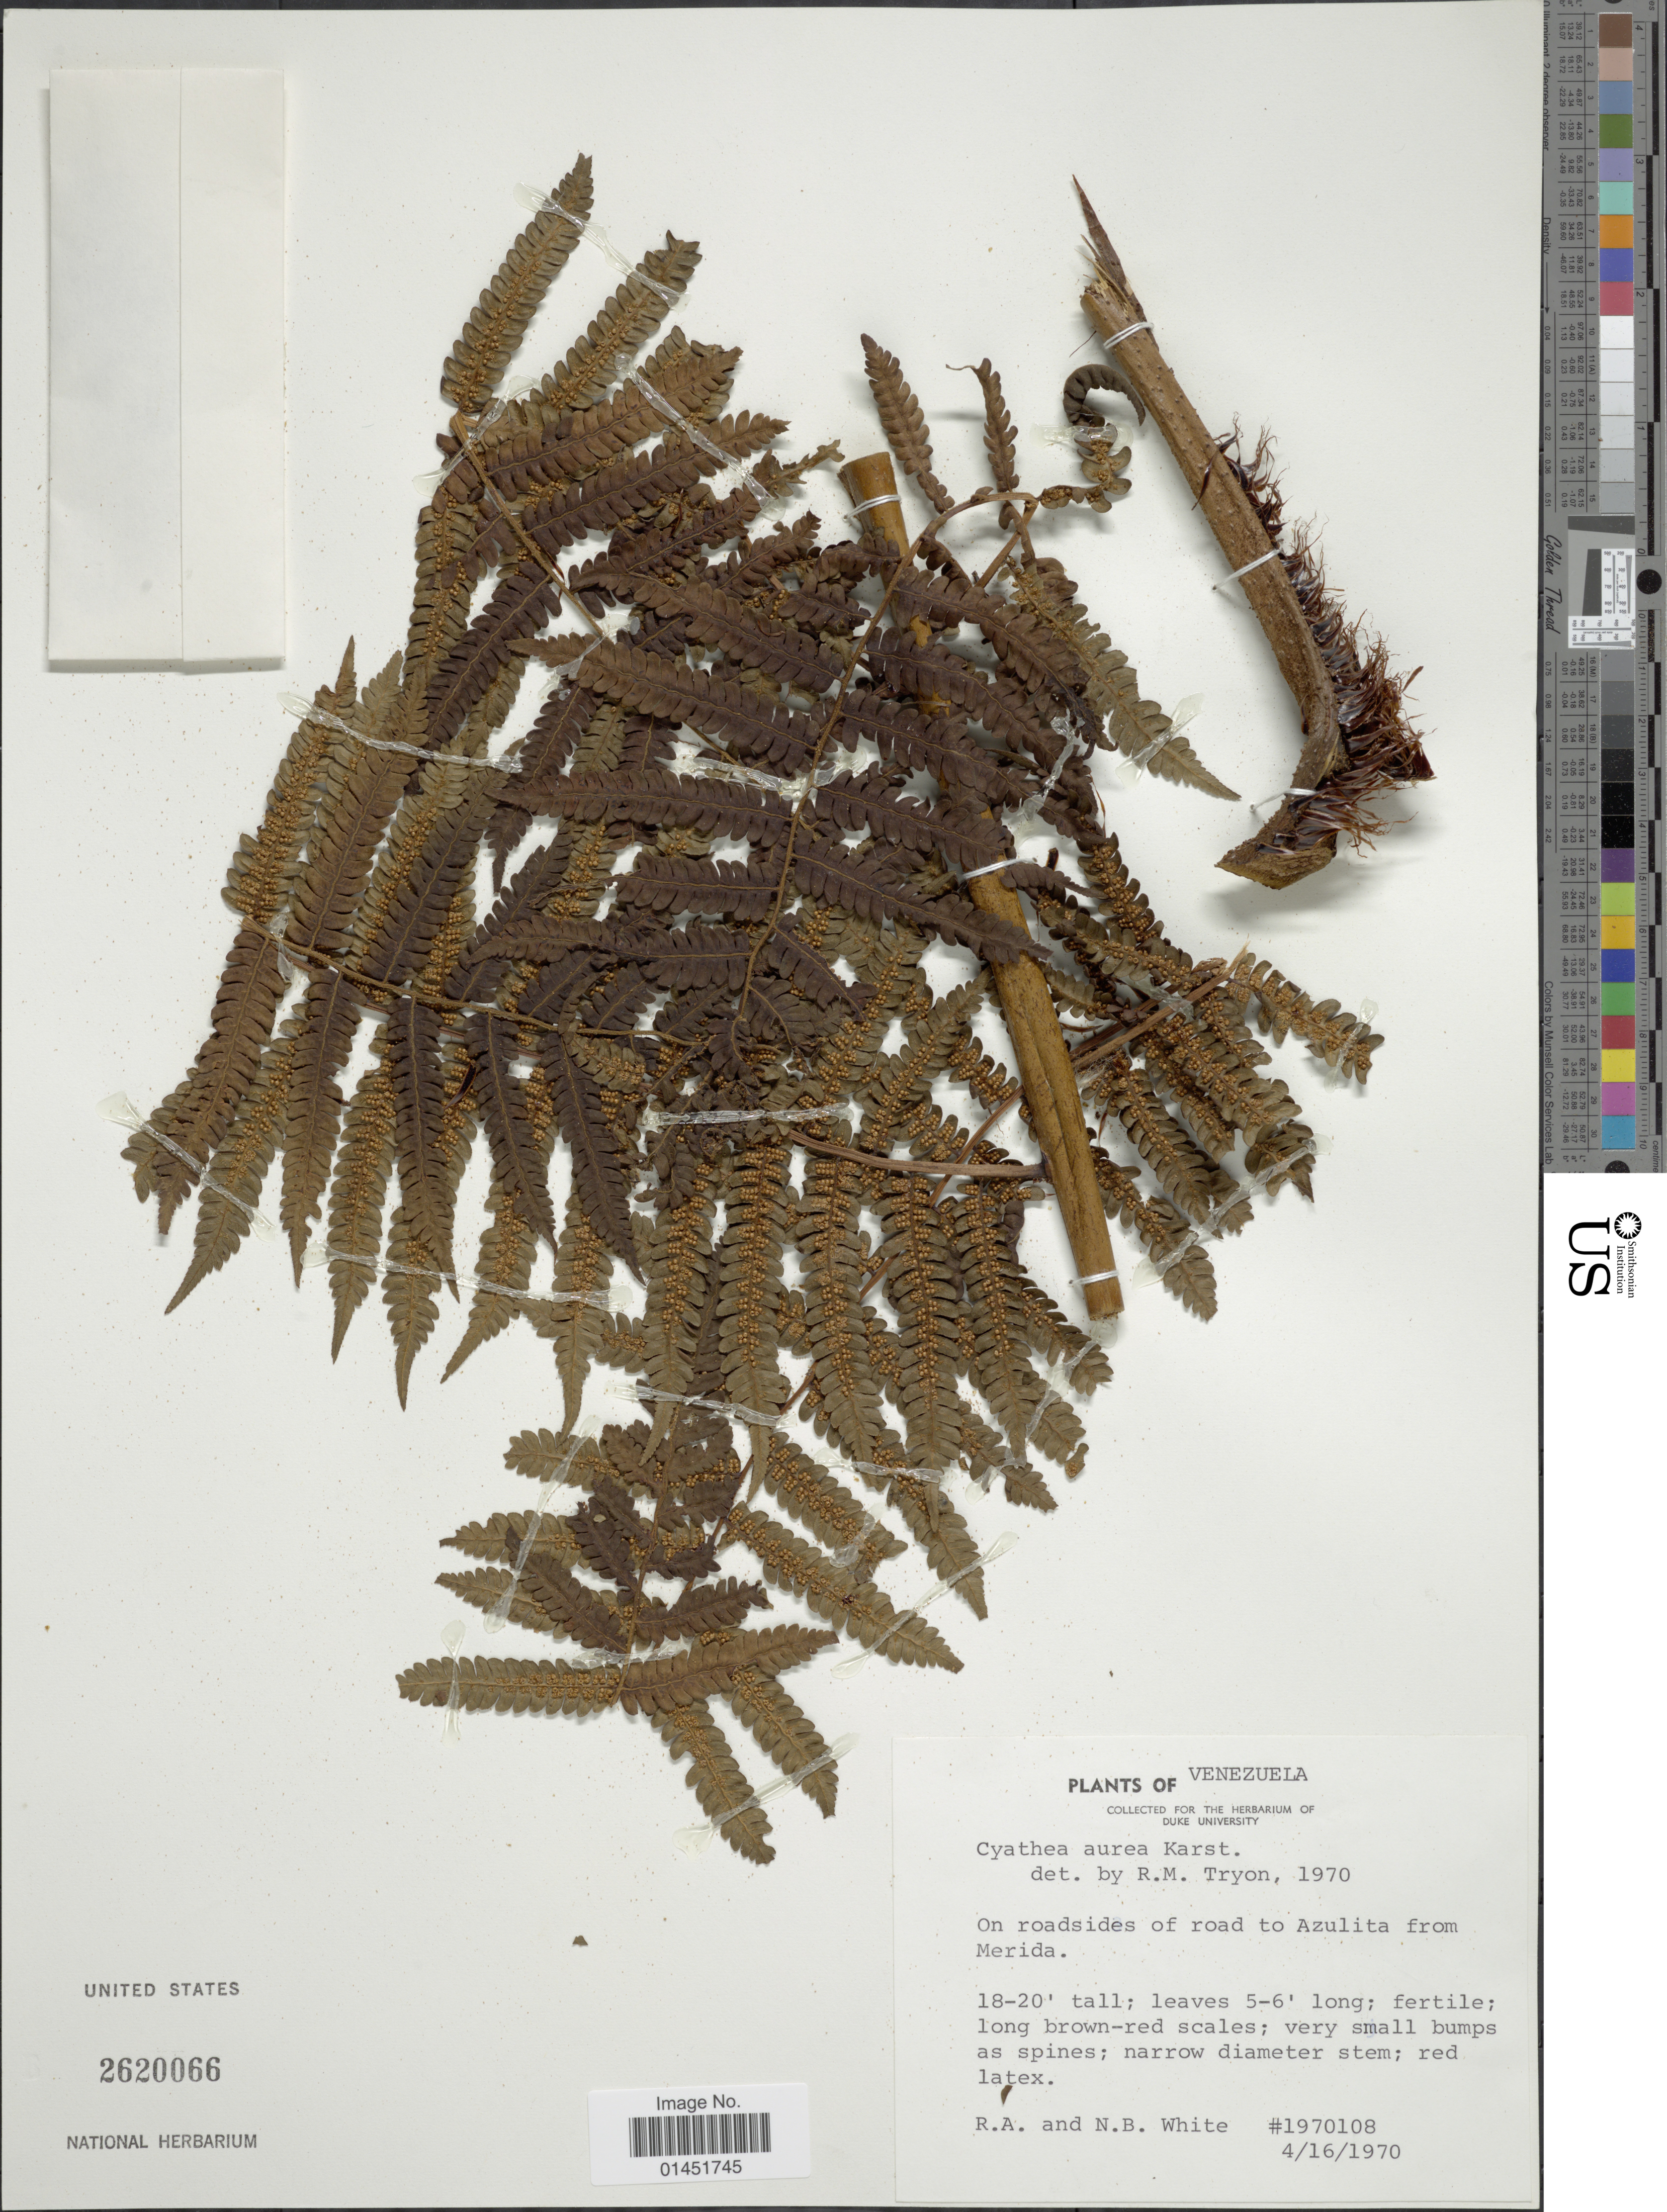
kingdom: Plantae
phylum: Tracheophyta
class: Polypodiopsida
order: Cyatheales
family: Cyatheaceae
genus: Cyathea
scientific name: Cyathea fulva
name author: (M. Martens & Galeotti) Fée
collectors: R. A. White & N. White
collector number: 1970108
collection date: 1970-04-16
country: Venezuela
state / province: Mérida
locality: On roadside of road to Azulita from Merida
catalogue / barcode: US 2620066